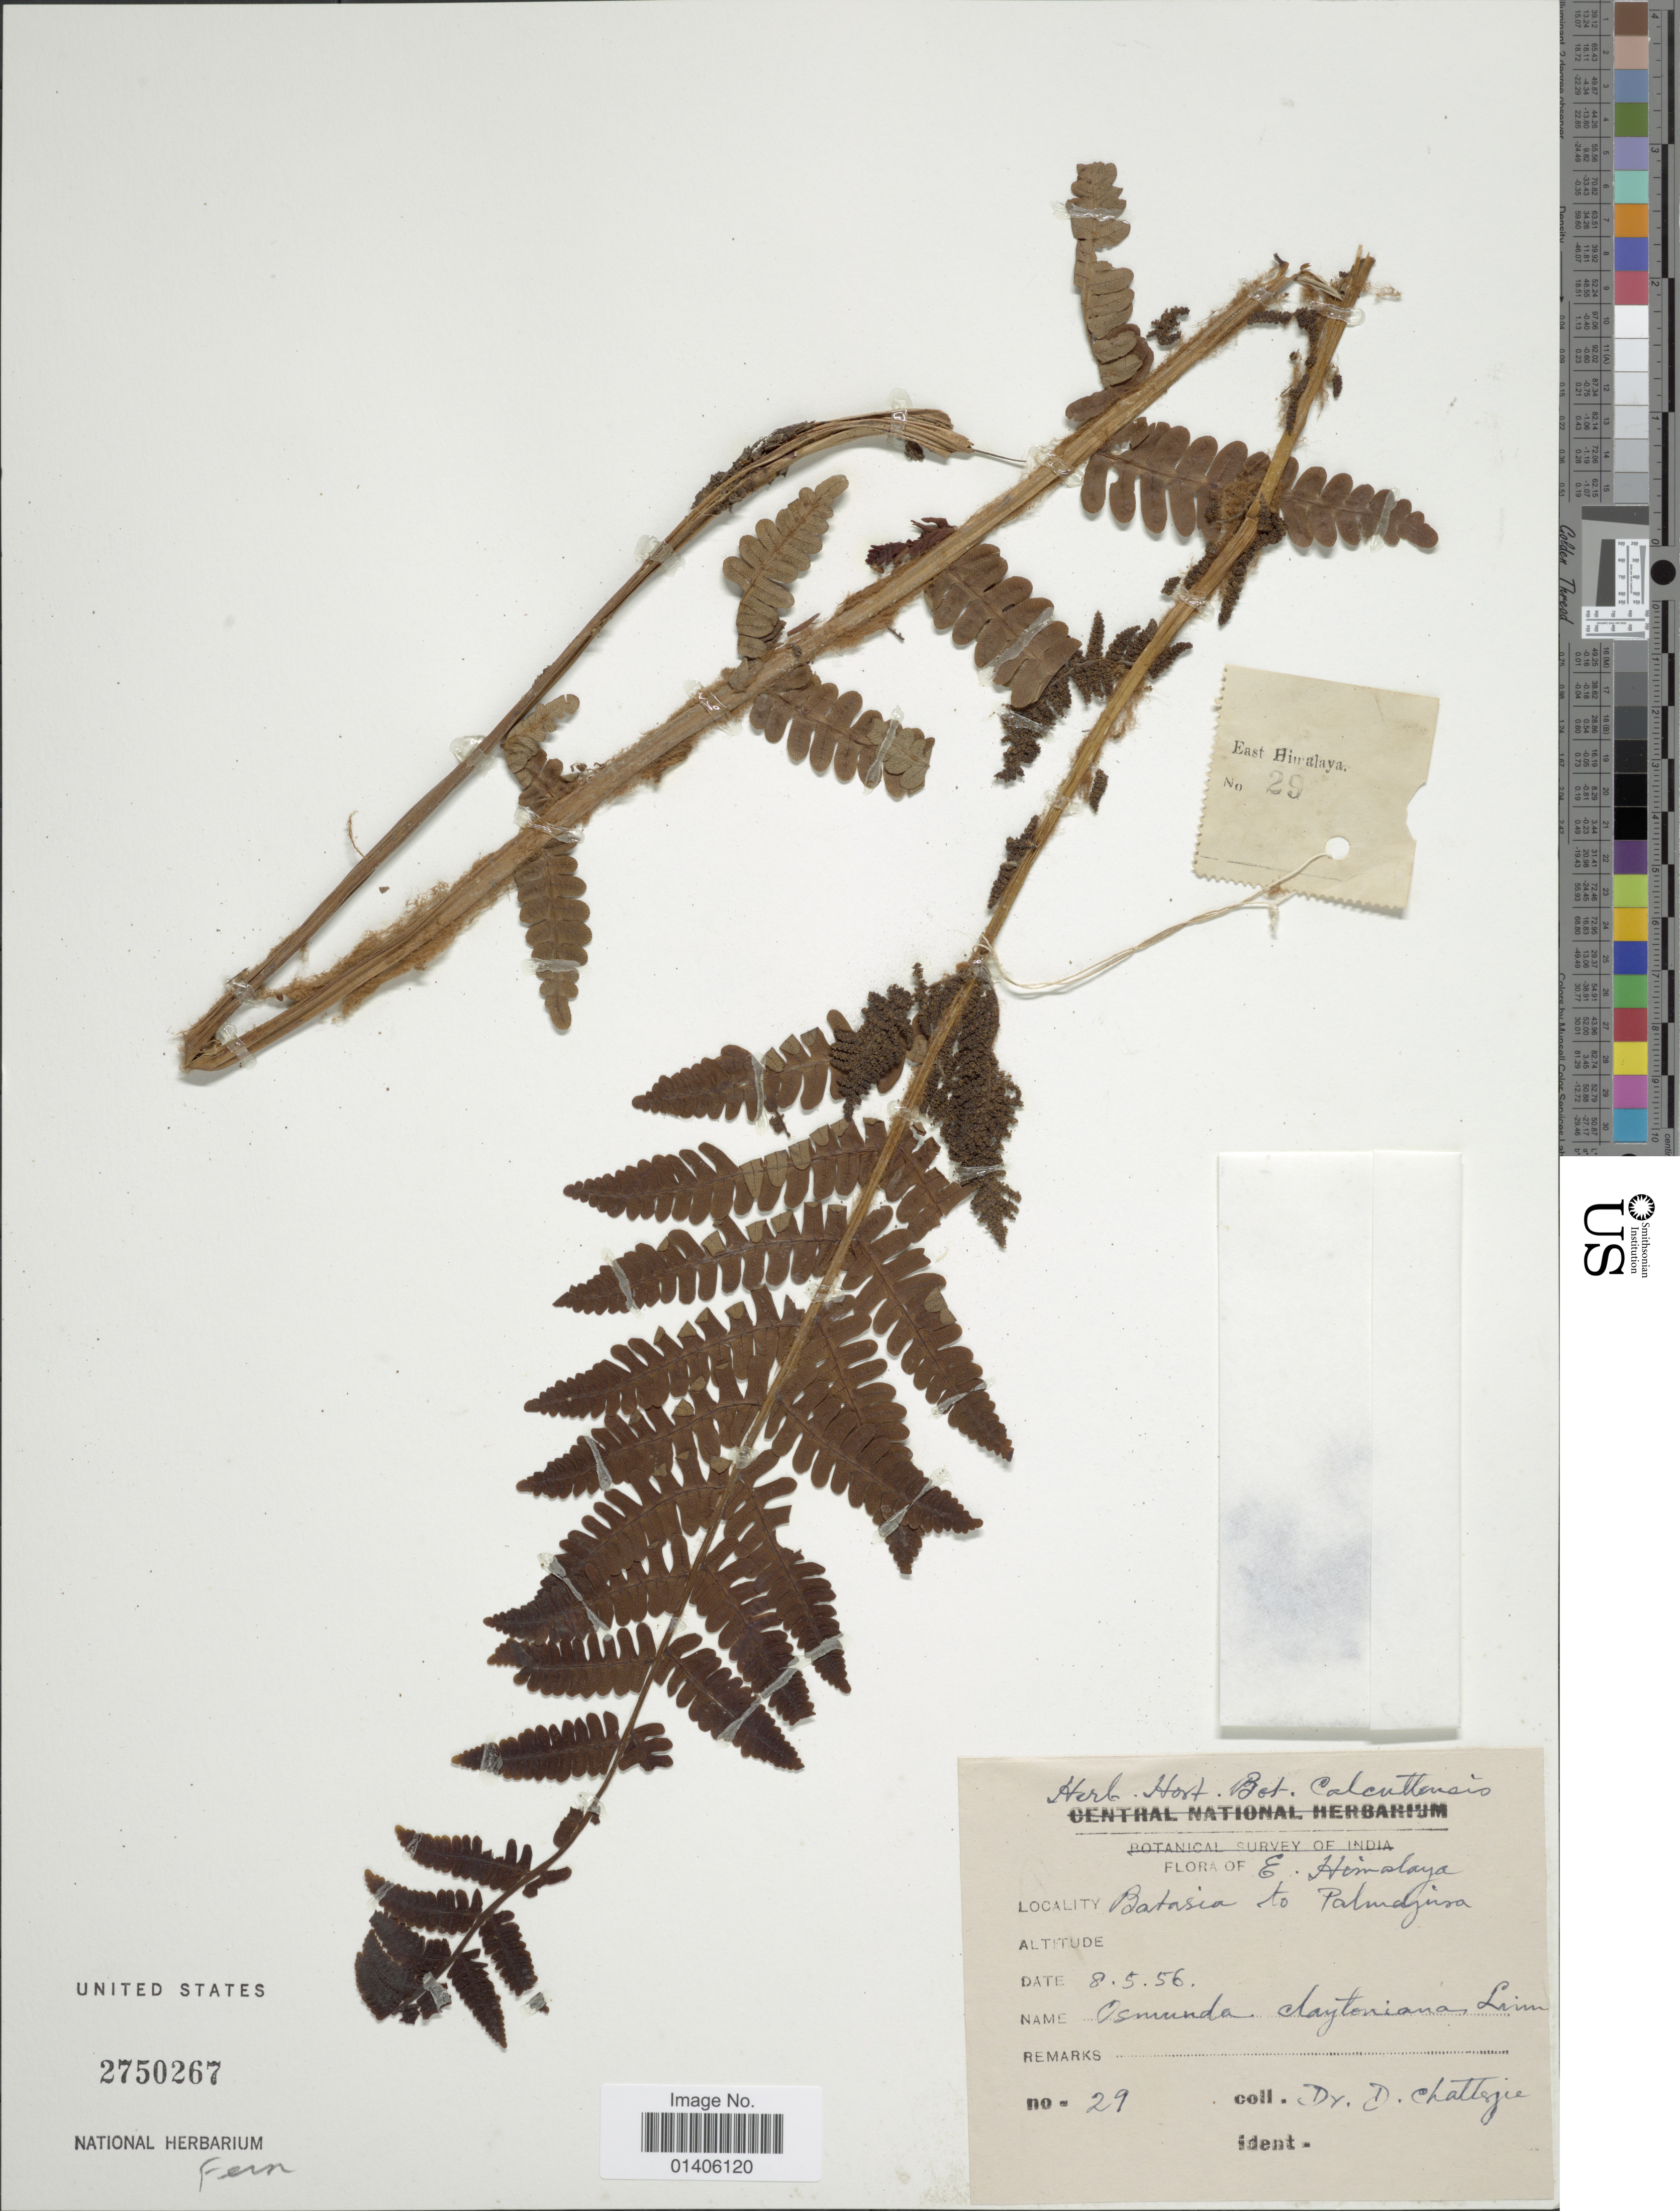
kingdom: Plantae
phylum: Tracheophyta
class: Polypodiopsida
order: Osmundales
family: Osmundaceae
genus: Osmunda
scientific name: Osmunda claytoniana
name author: (L.) Tagawa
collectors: D. Chatterjee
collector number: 29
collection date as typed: Transcribed d/m/y: 8/5/56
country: India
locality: E. Himalaya, Batasia to Palmajosa [interpreted]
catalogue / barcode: US 2750267